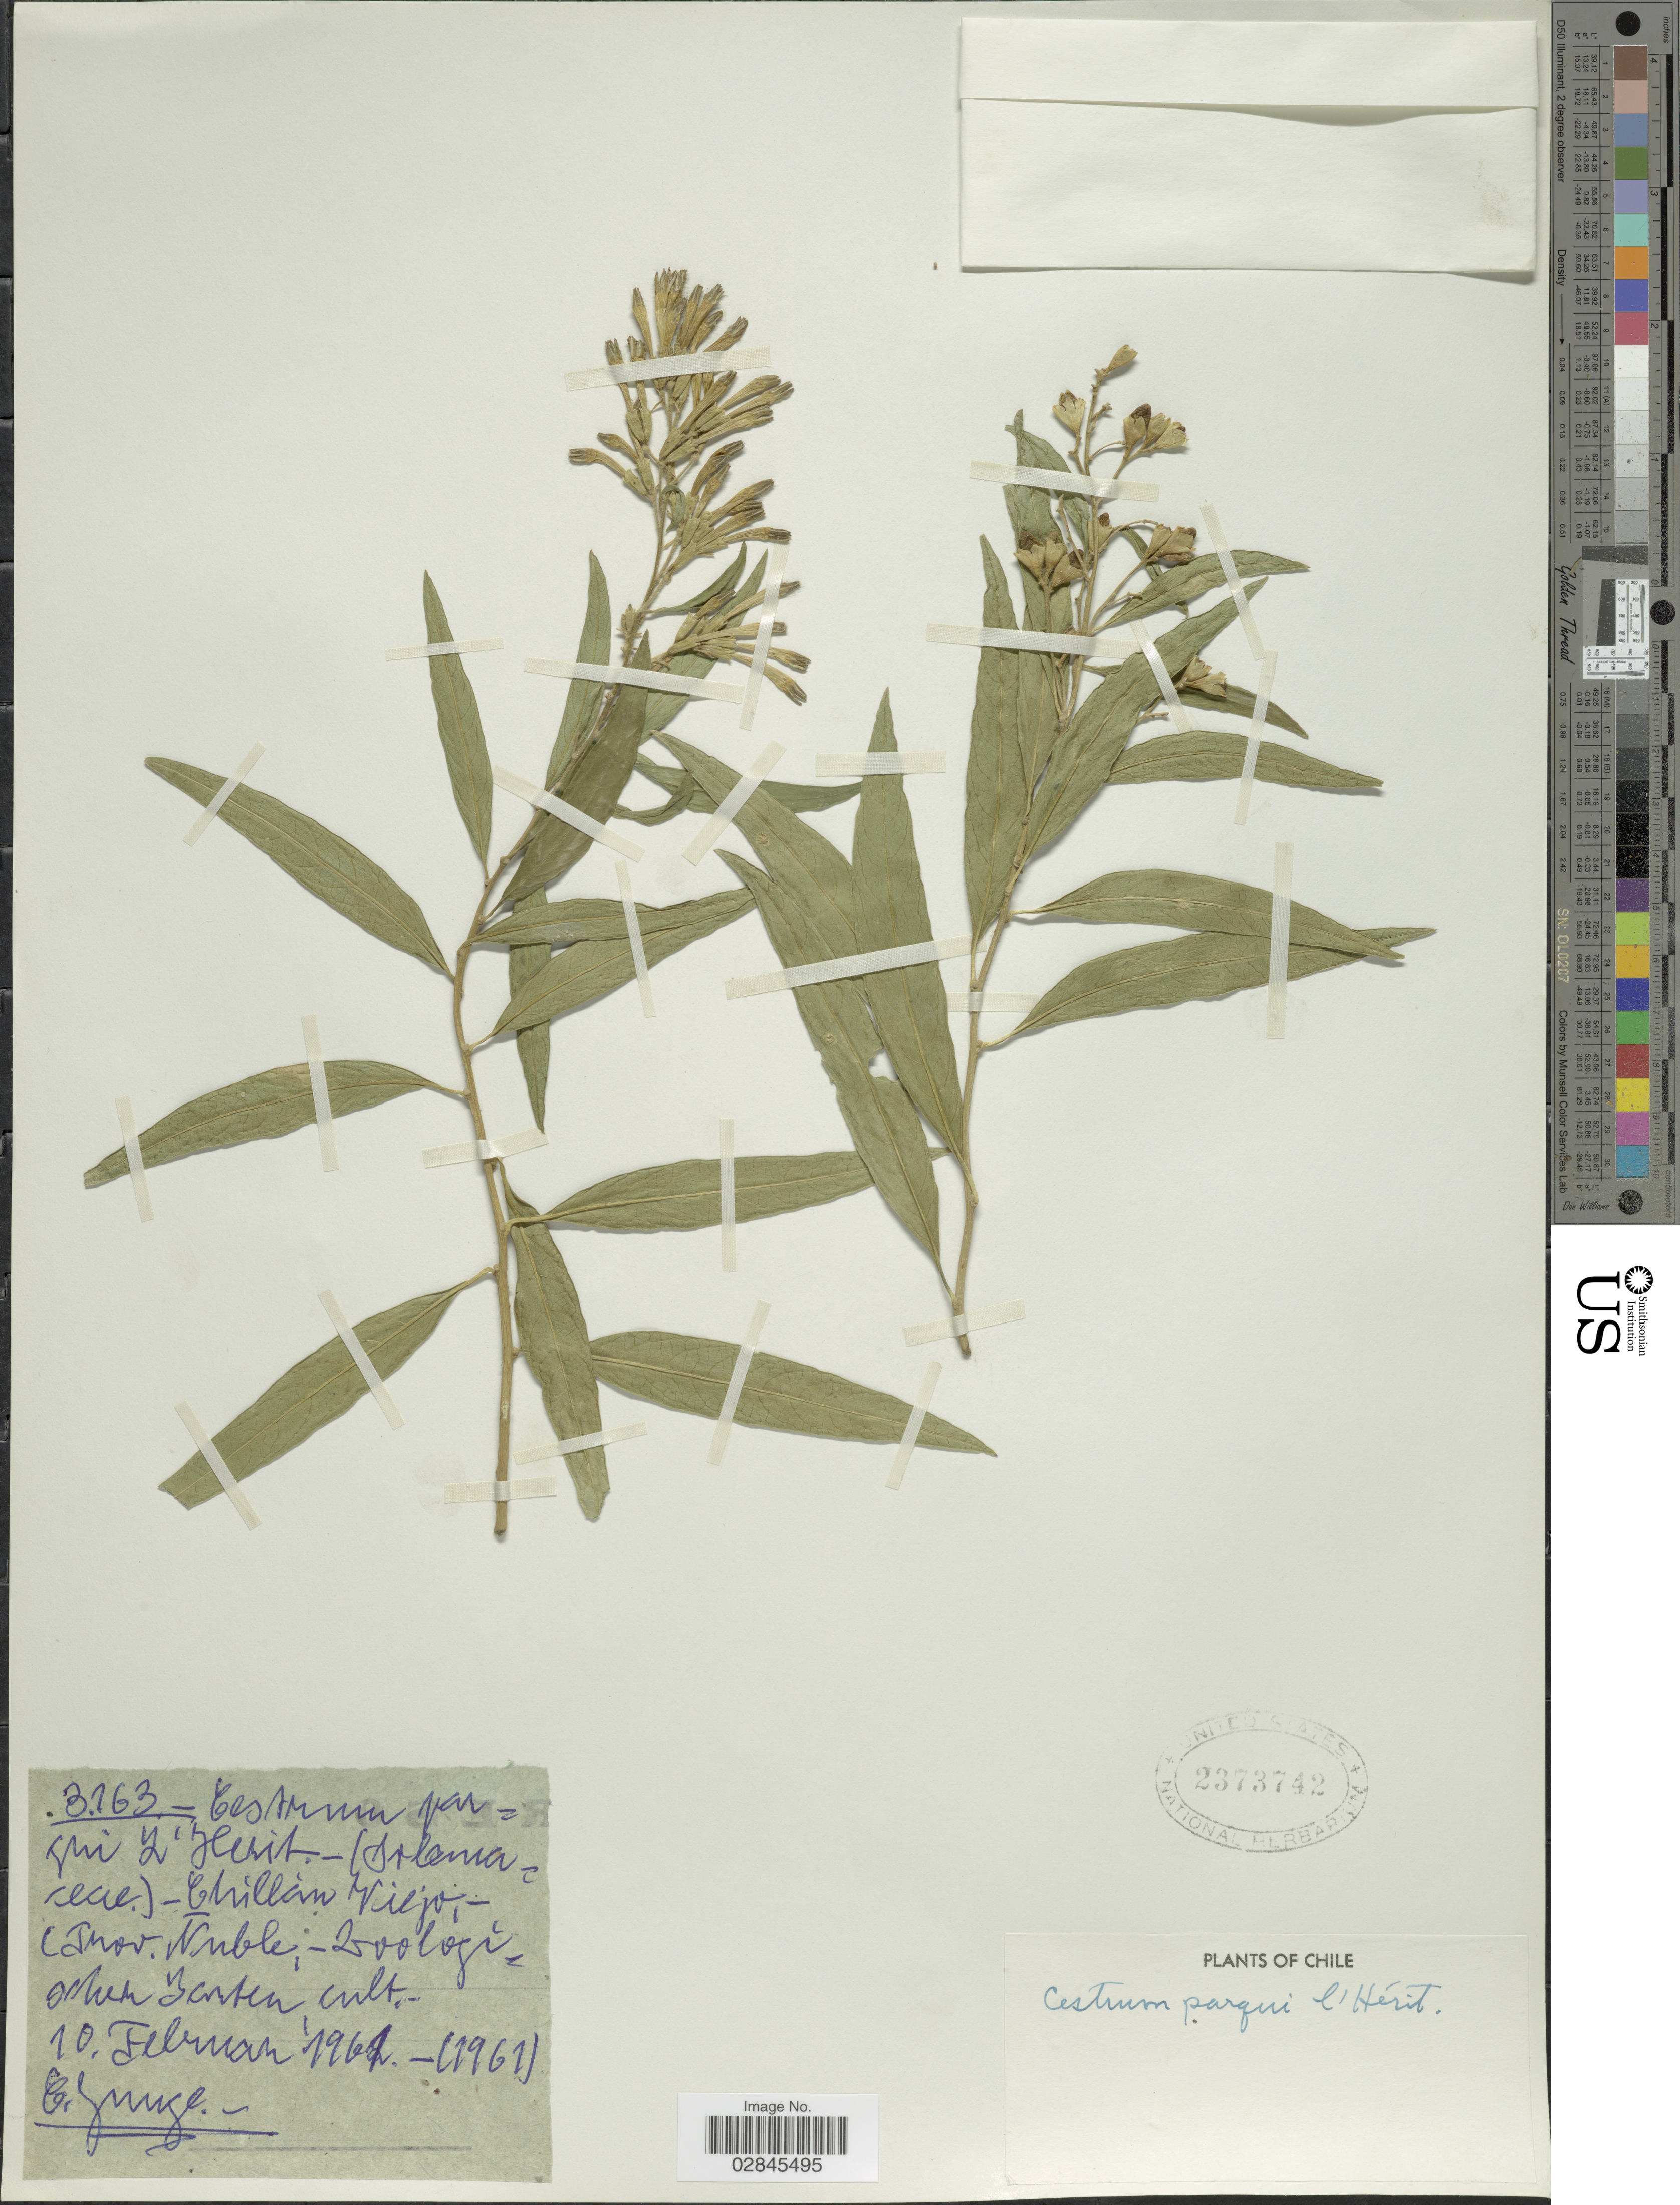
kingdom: Plantae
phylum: Tracheophyta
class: Magnoliopsida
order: Solanales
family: Solanaceae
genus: Cestrum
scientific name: Cestrum parqui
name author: L'Hér.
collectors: C. Junge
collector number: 3163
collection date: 1961-02-10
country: Chile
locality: Chillán Viejo (Prov. Nuble)-Zoologischen Garten.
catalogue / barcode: US 2373742